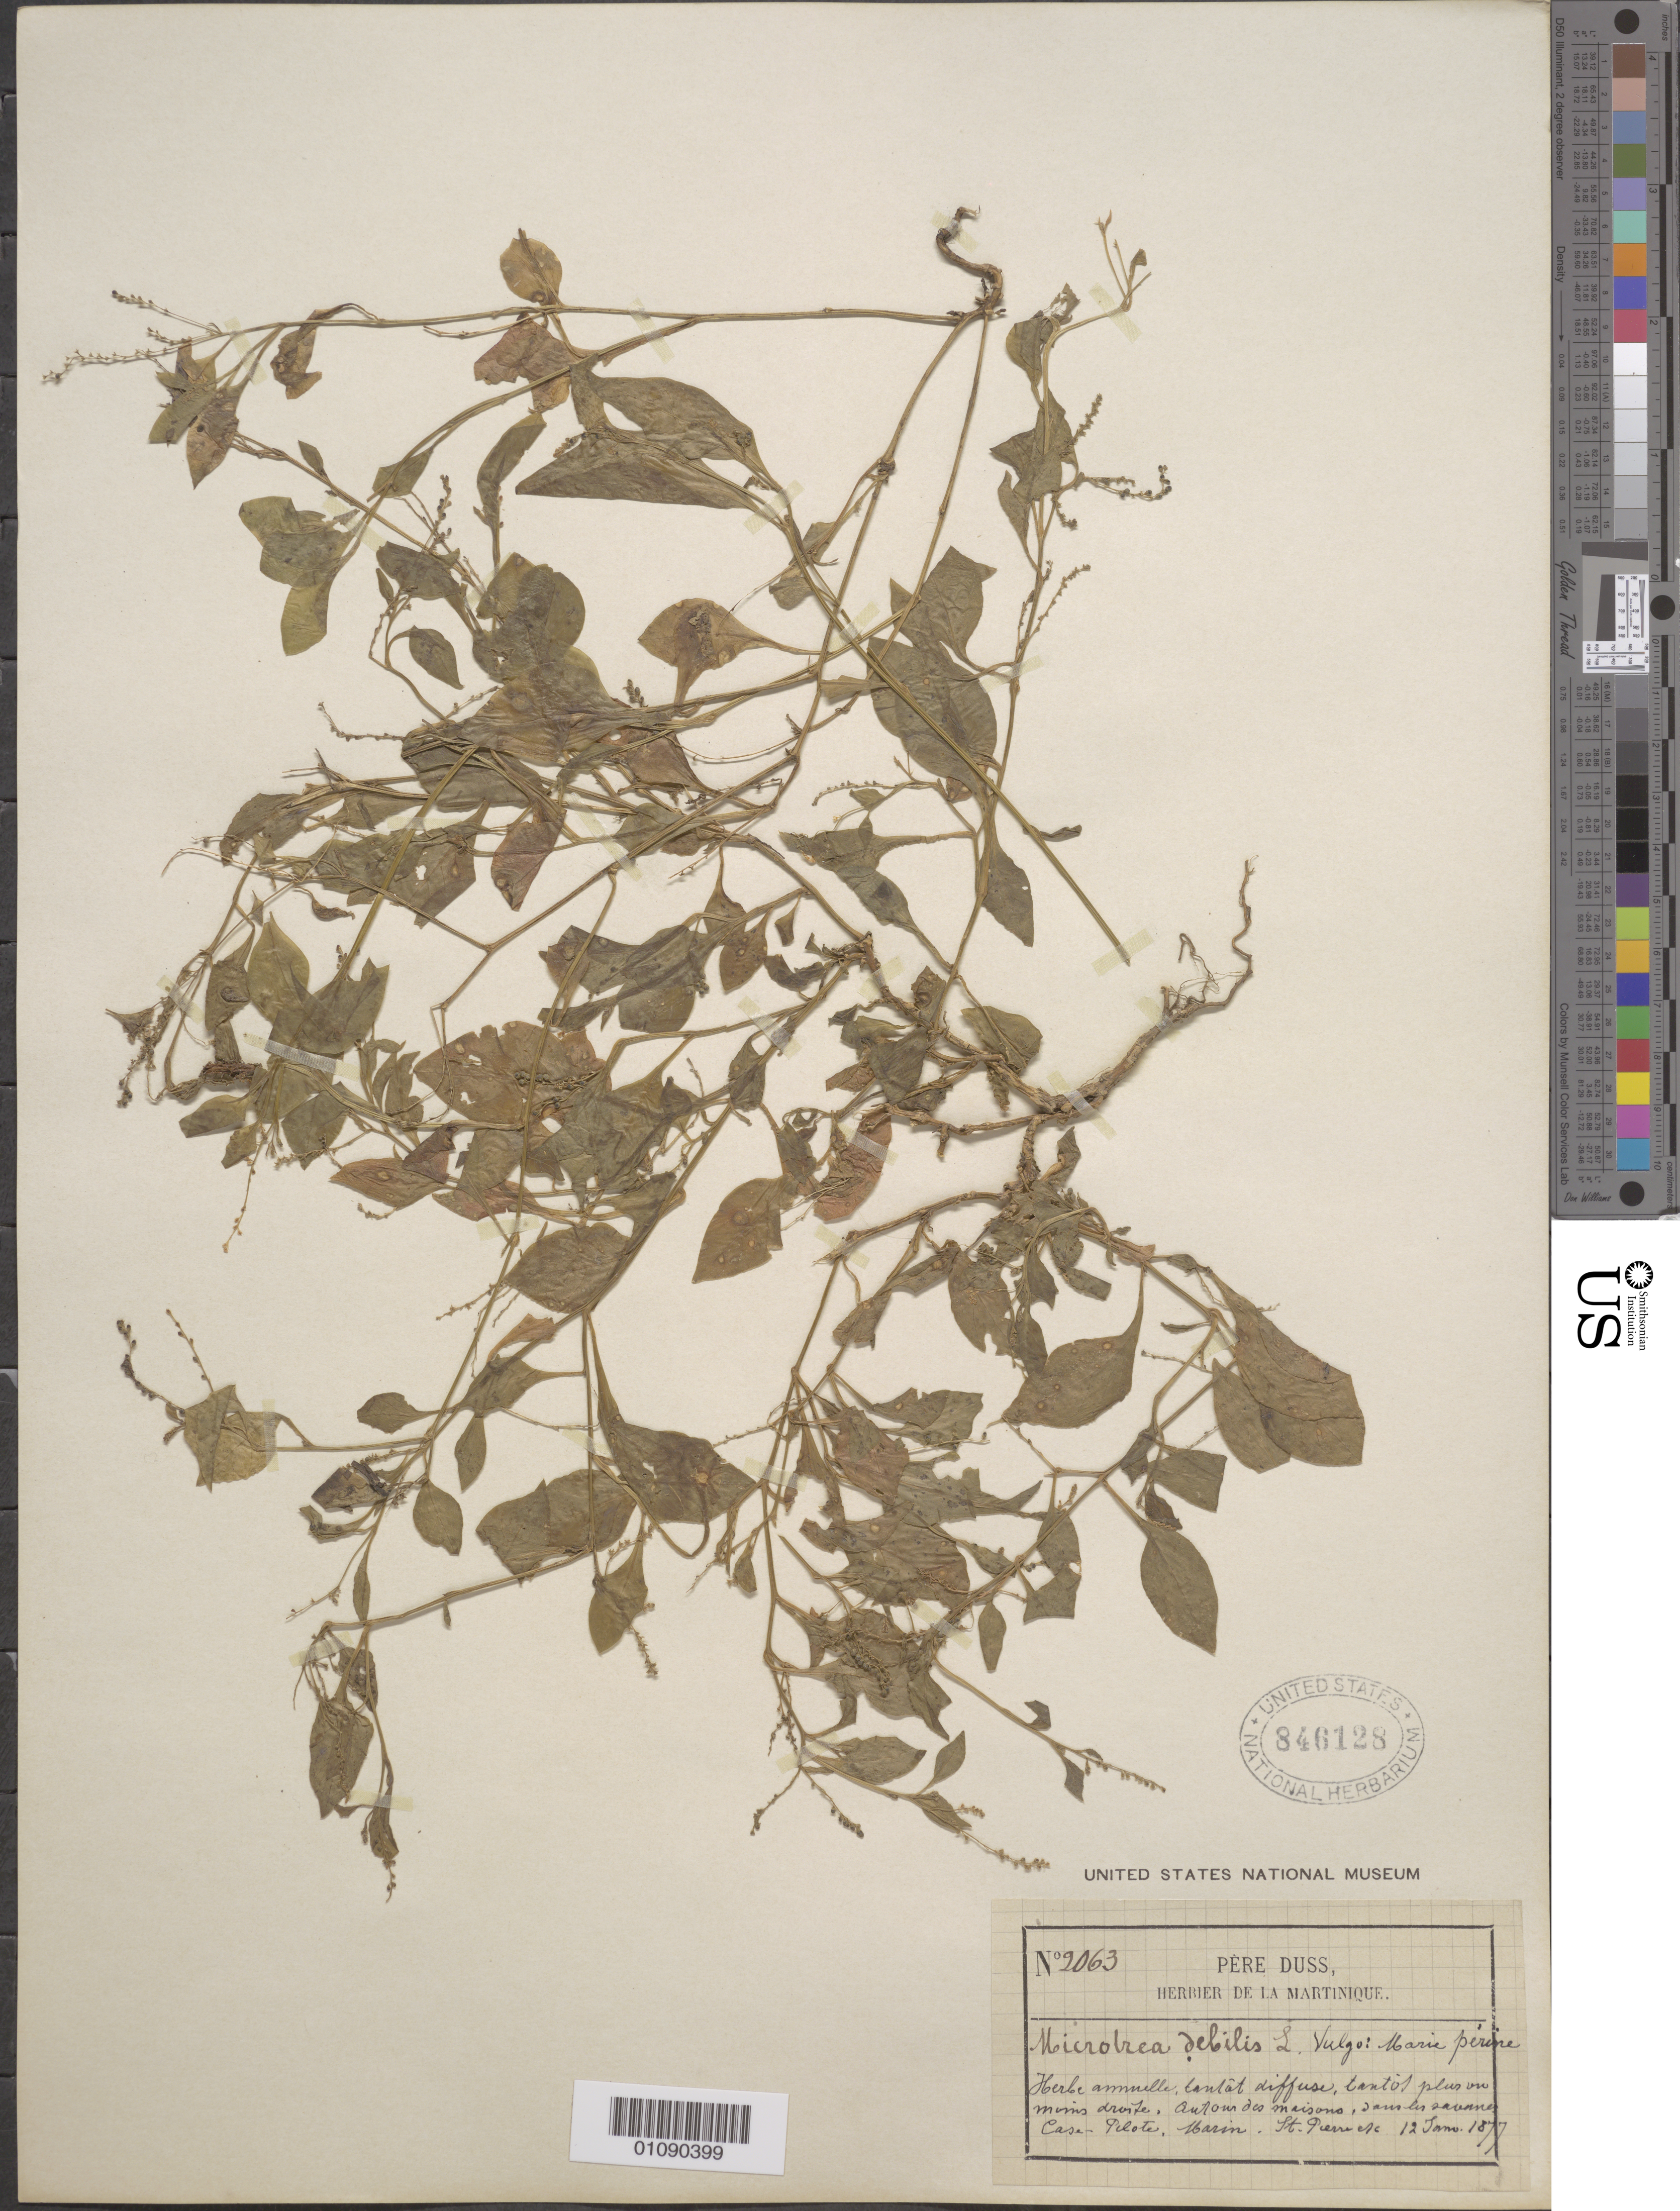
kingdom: Plantae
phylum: Tracheophyta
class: Magnoliopsida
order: Caryophyllales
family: Microteaceae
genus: Microtea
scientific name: Microtea debilis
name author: Sw.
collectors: Père Duss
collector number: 2063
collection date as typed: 12 Jan 1877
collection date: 1877-01-12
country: Martinique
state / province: Saint-Pierre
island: Martinique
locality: St. Pierre, Case-Pilote, Marin.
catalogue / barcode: US 846128